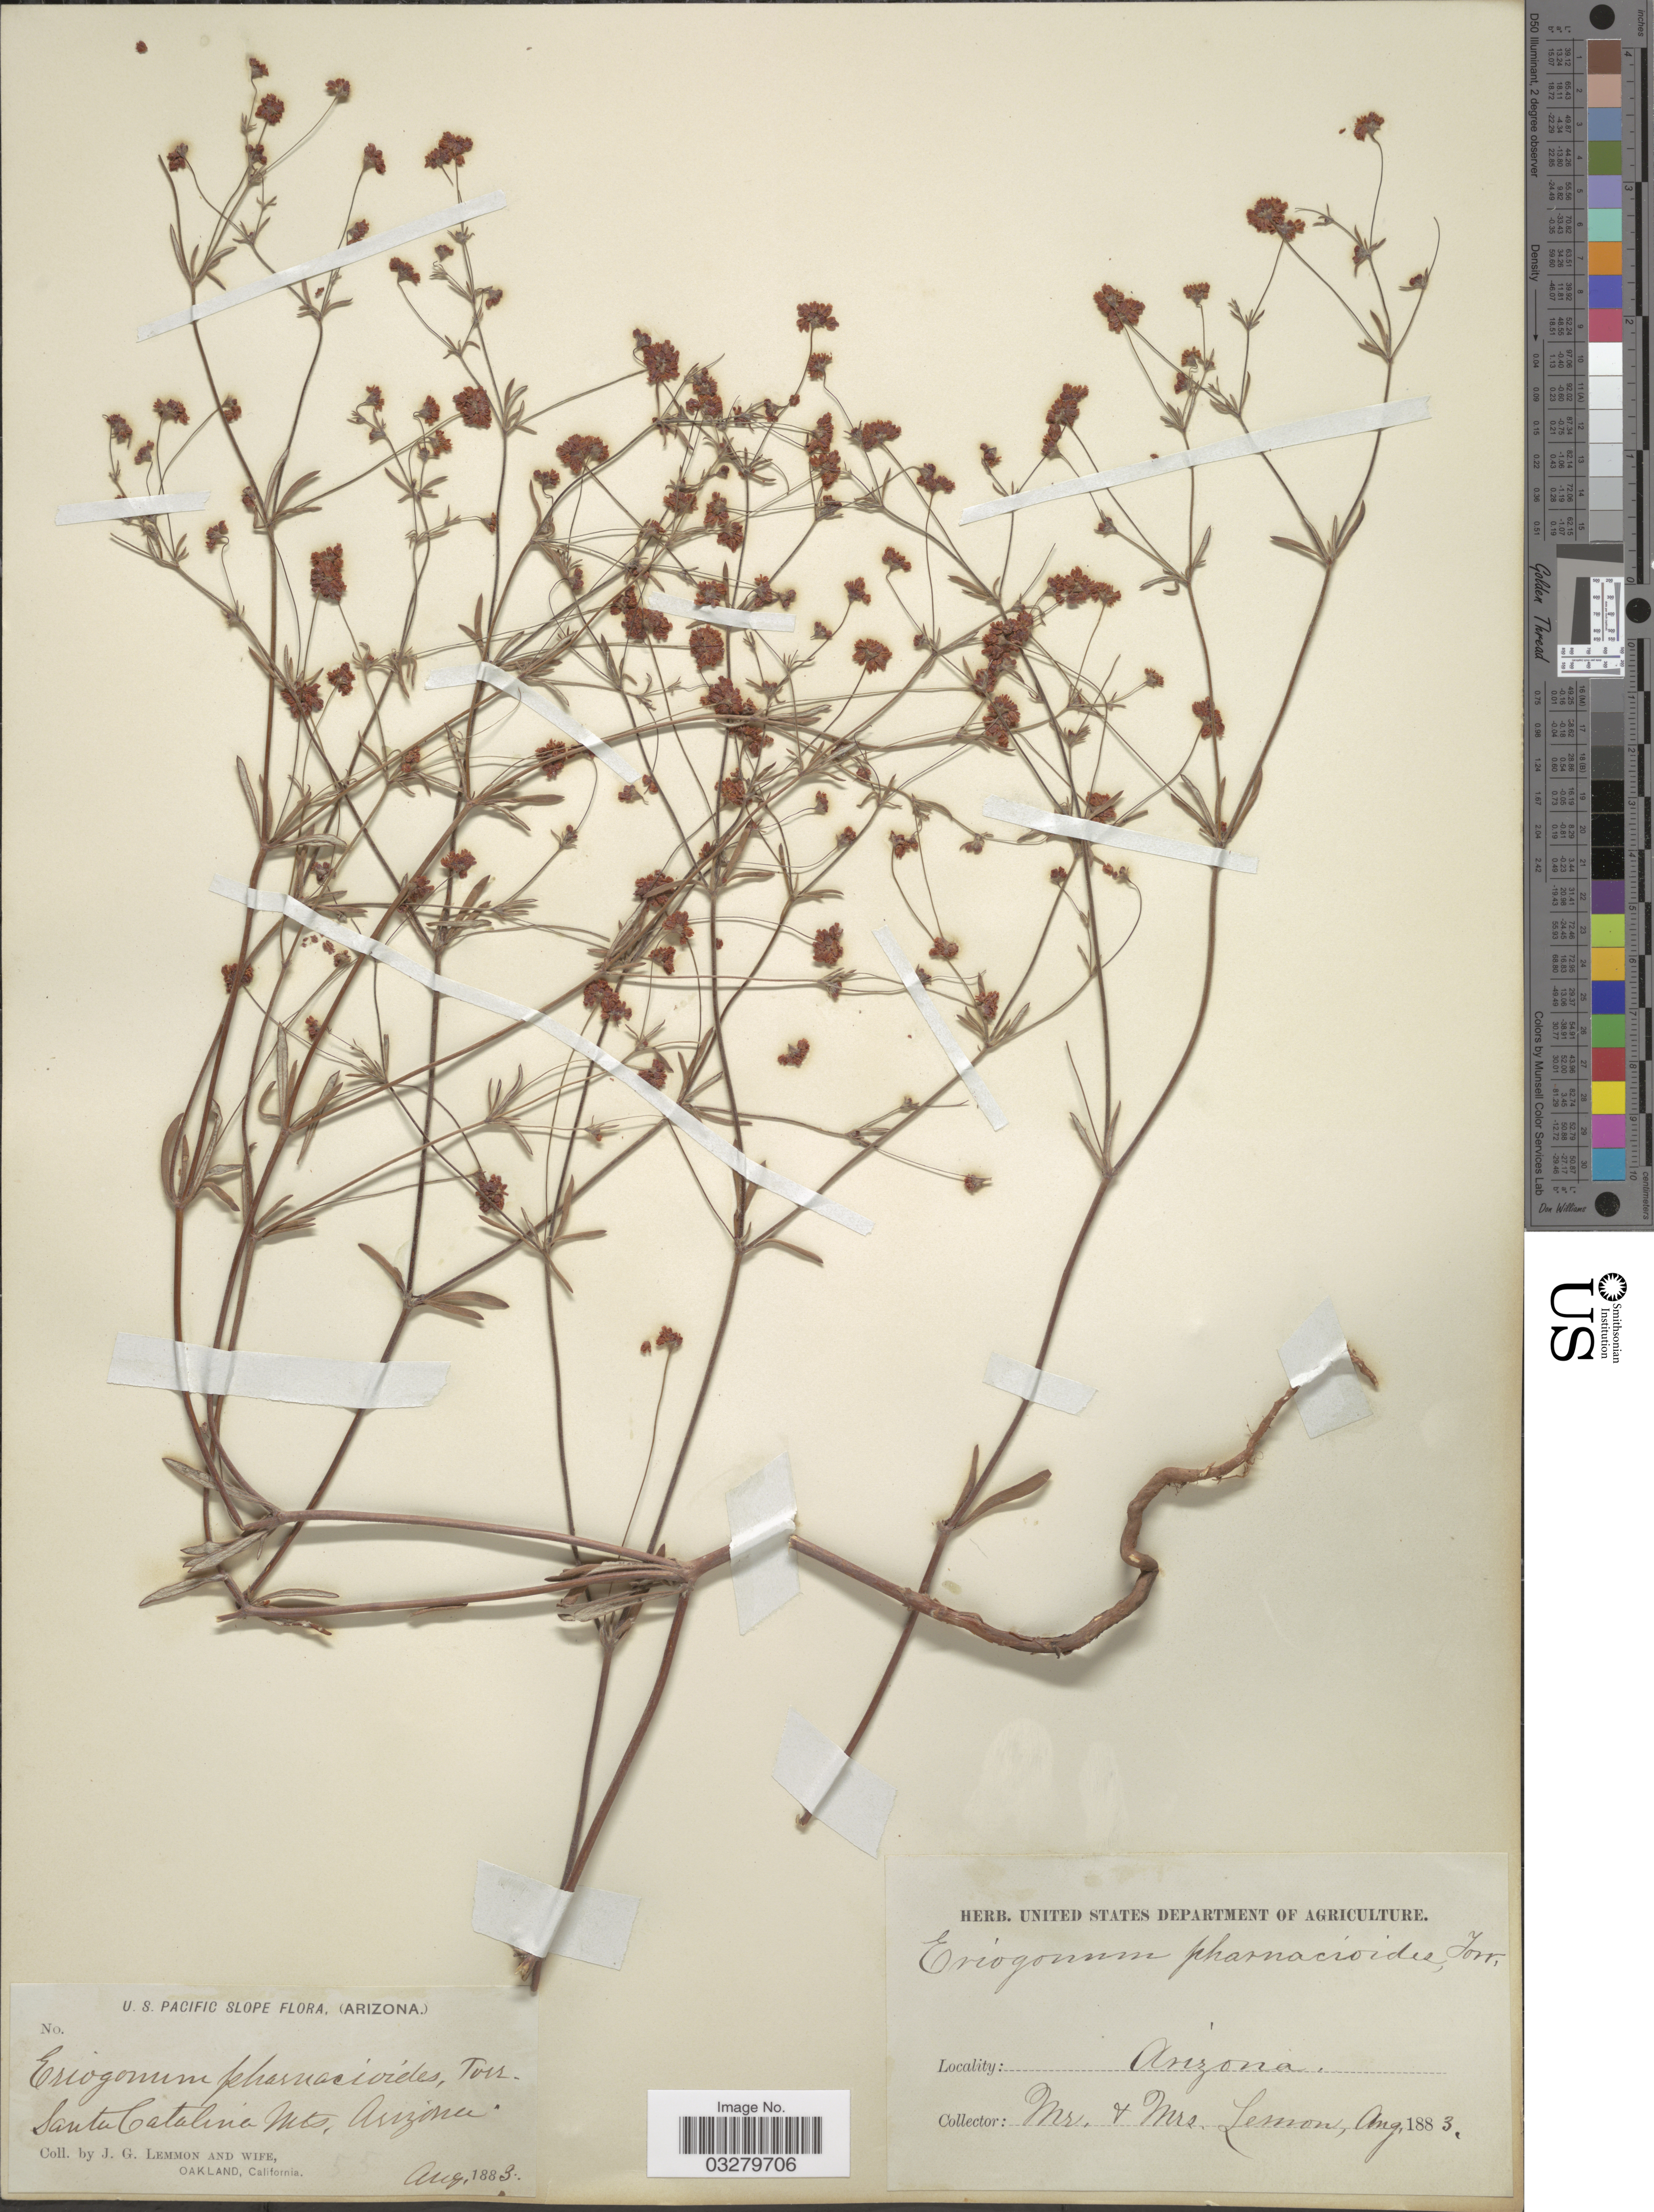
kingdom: Plantae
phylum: Tracheophyta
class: Magnoliopsida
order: Caryophyllales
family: Polygonaceae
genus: Eriogonum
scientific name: Eriogonum pharnaceoides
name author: Torr.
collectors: J. Lemmon & Mrs. J. G. Lemmon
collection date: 1883-08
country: United States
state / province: Arizona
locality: Santa Catalina Mts.